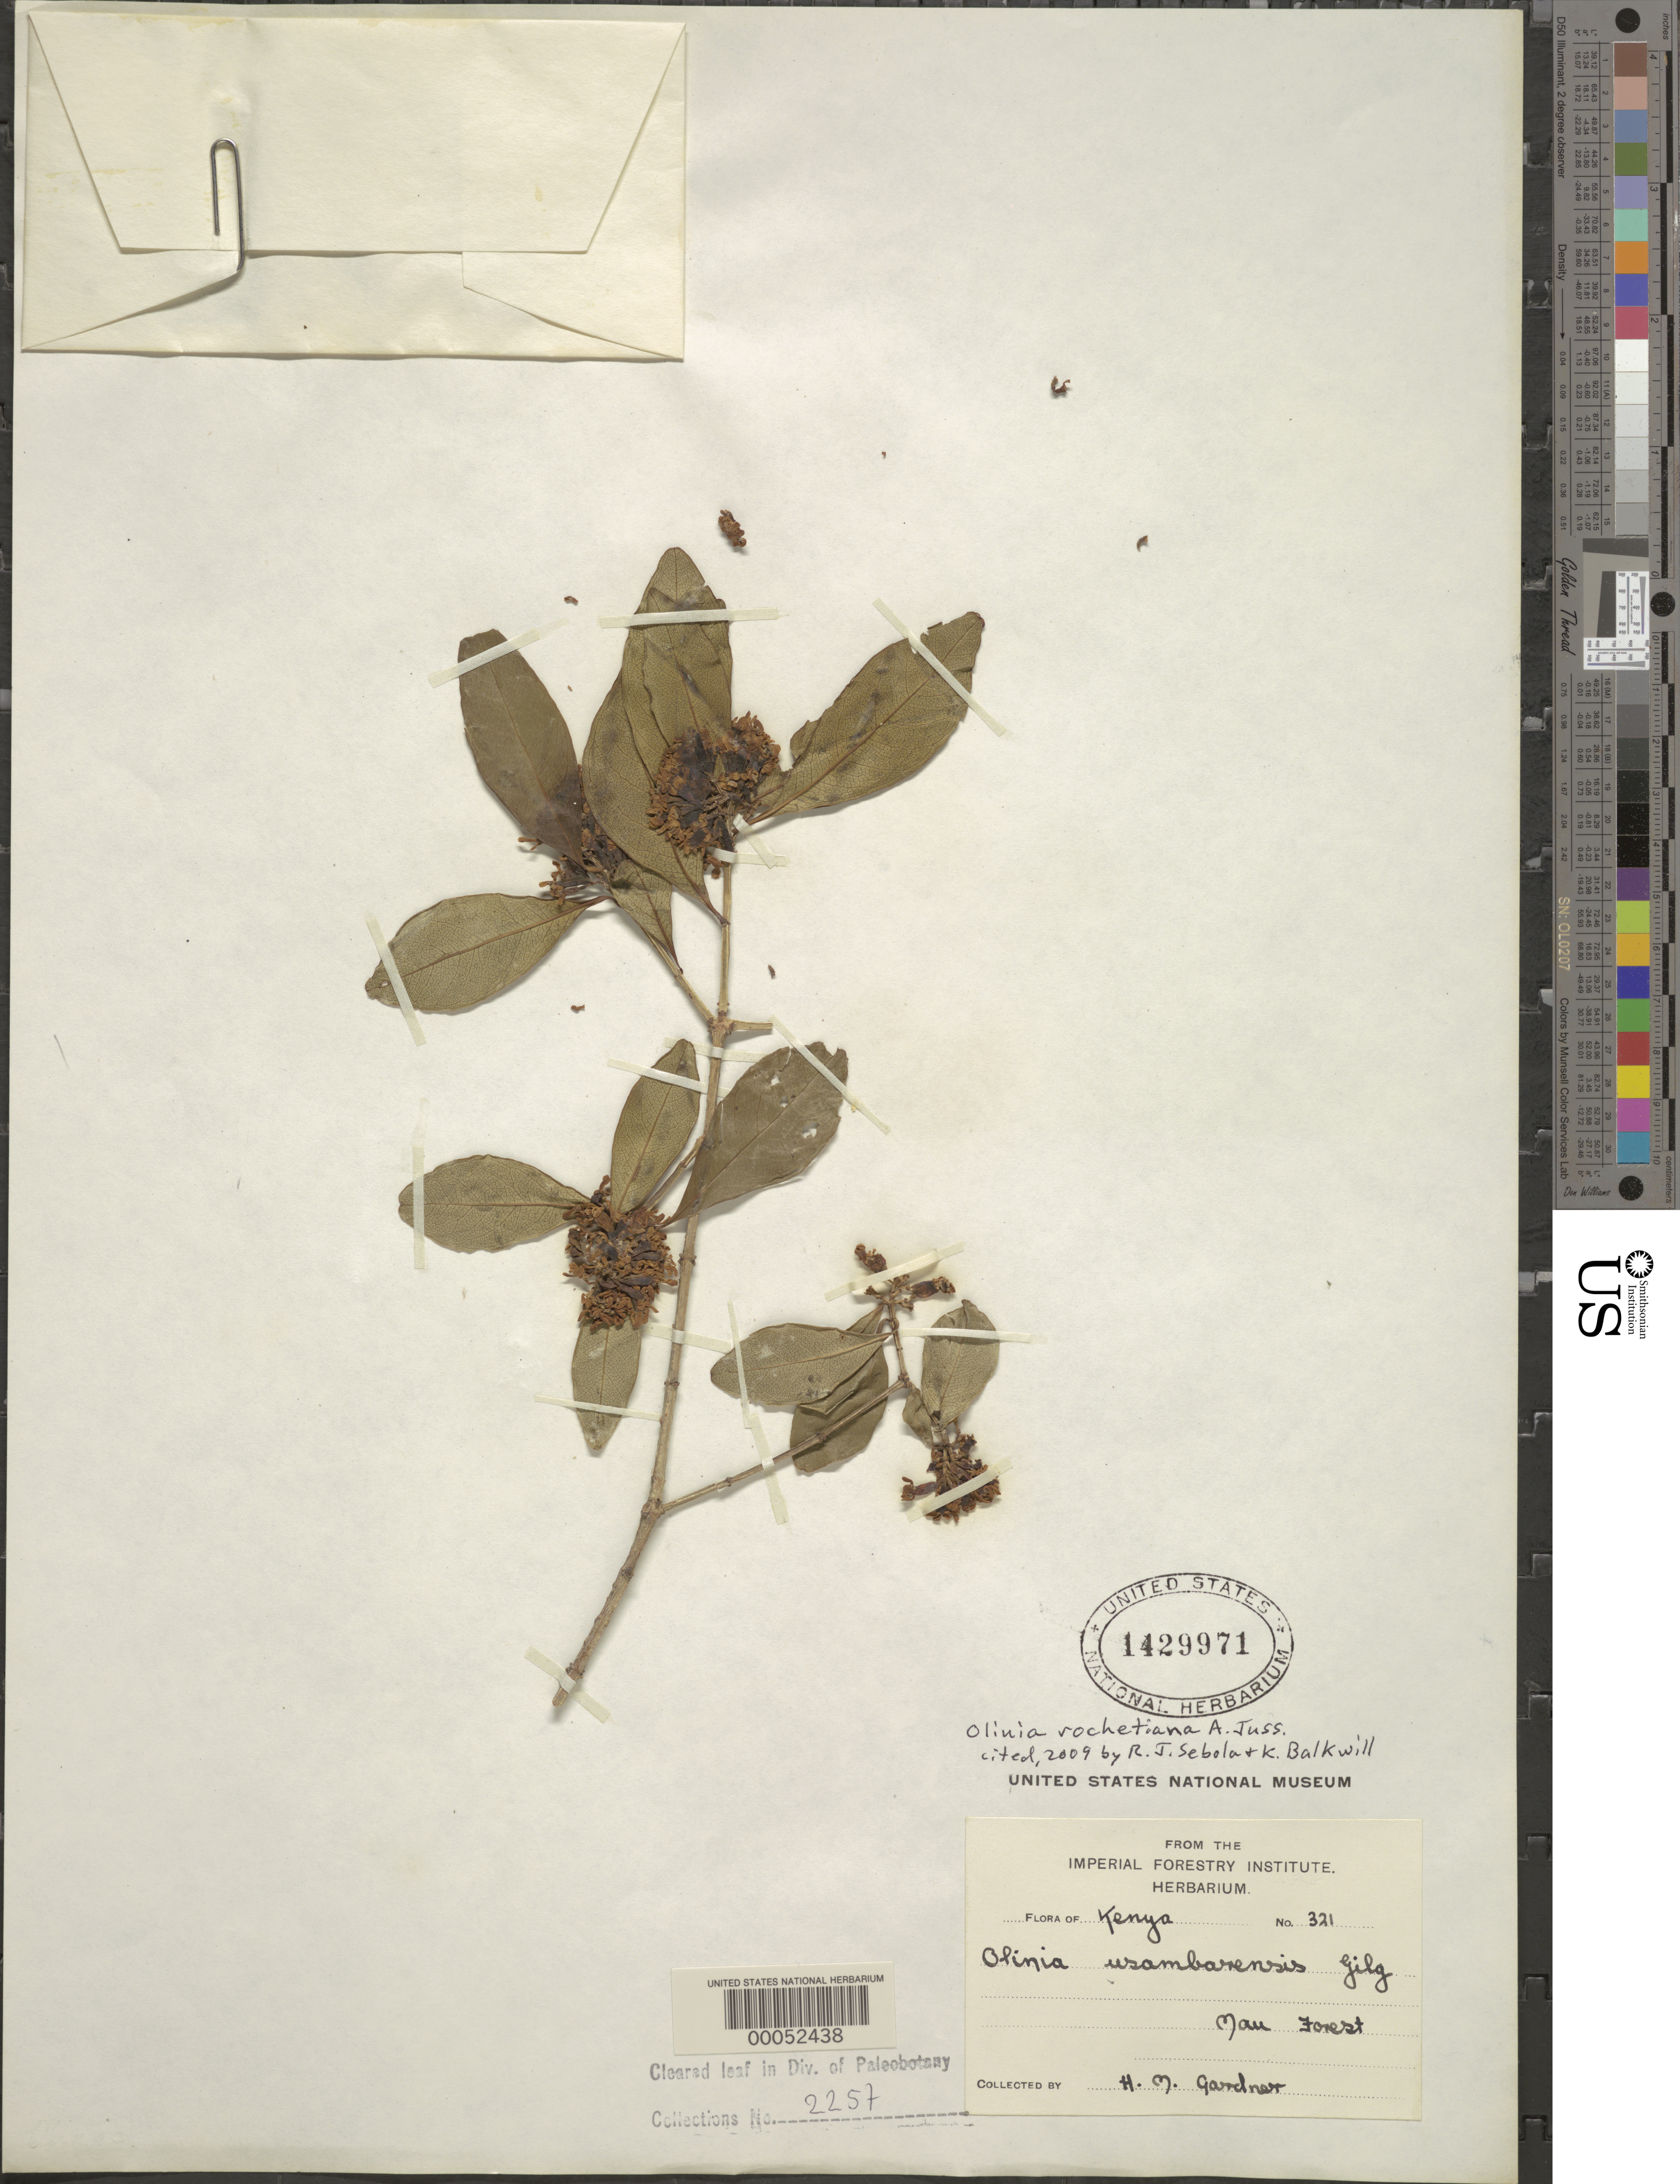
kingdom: Plantae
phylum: Tracheophyta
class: Magnoliopsida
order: Myrtales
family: Penaeaceae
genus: Olinia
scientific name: Olinia rochetiana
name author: A. Juss.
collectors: H. M. Gardner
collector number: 321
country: Kenya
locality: Mau forest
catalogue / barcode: US 1429971